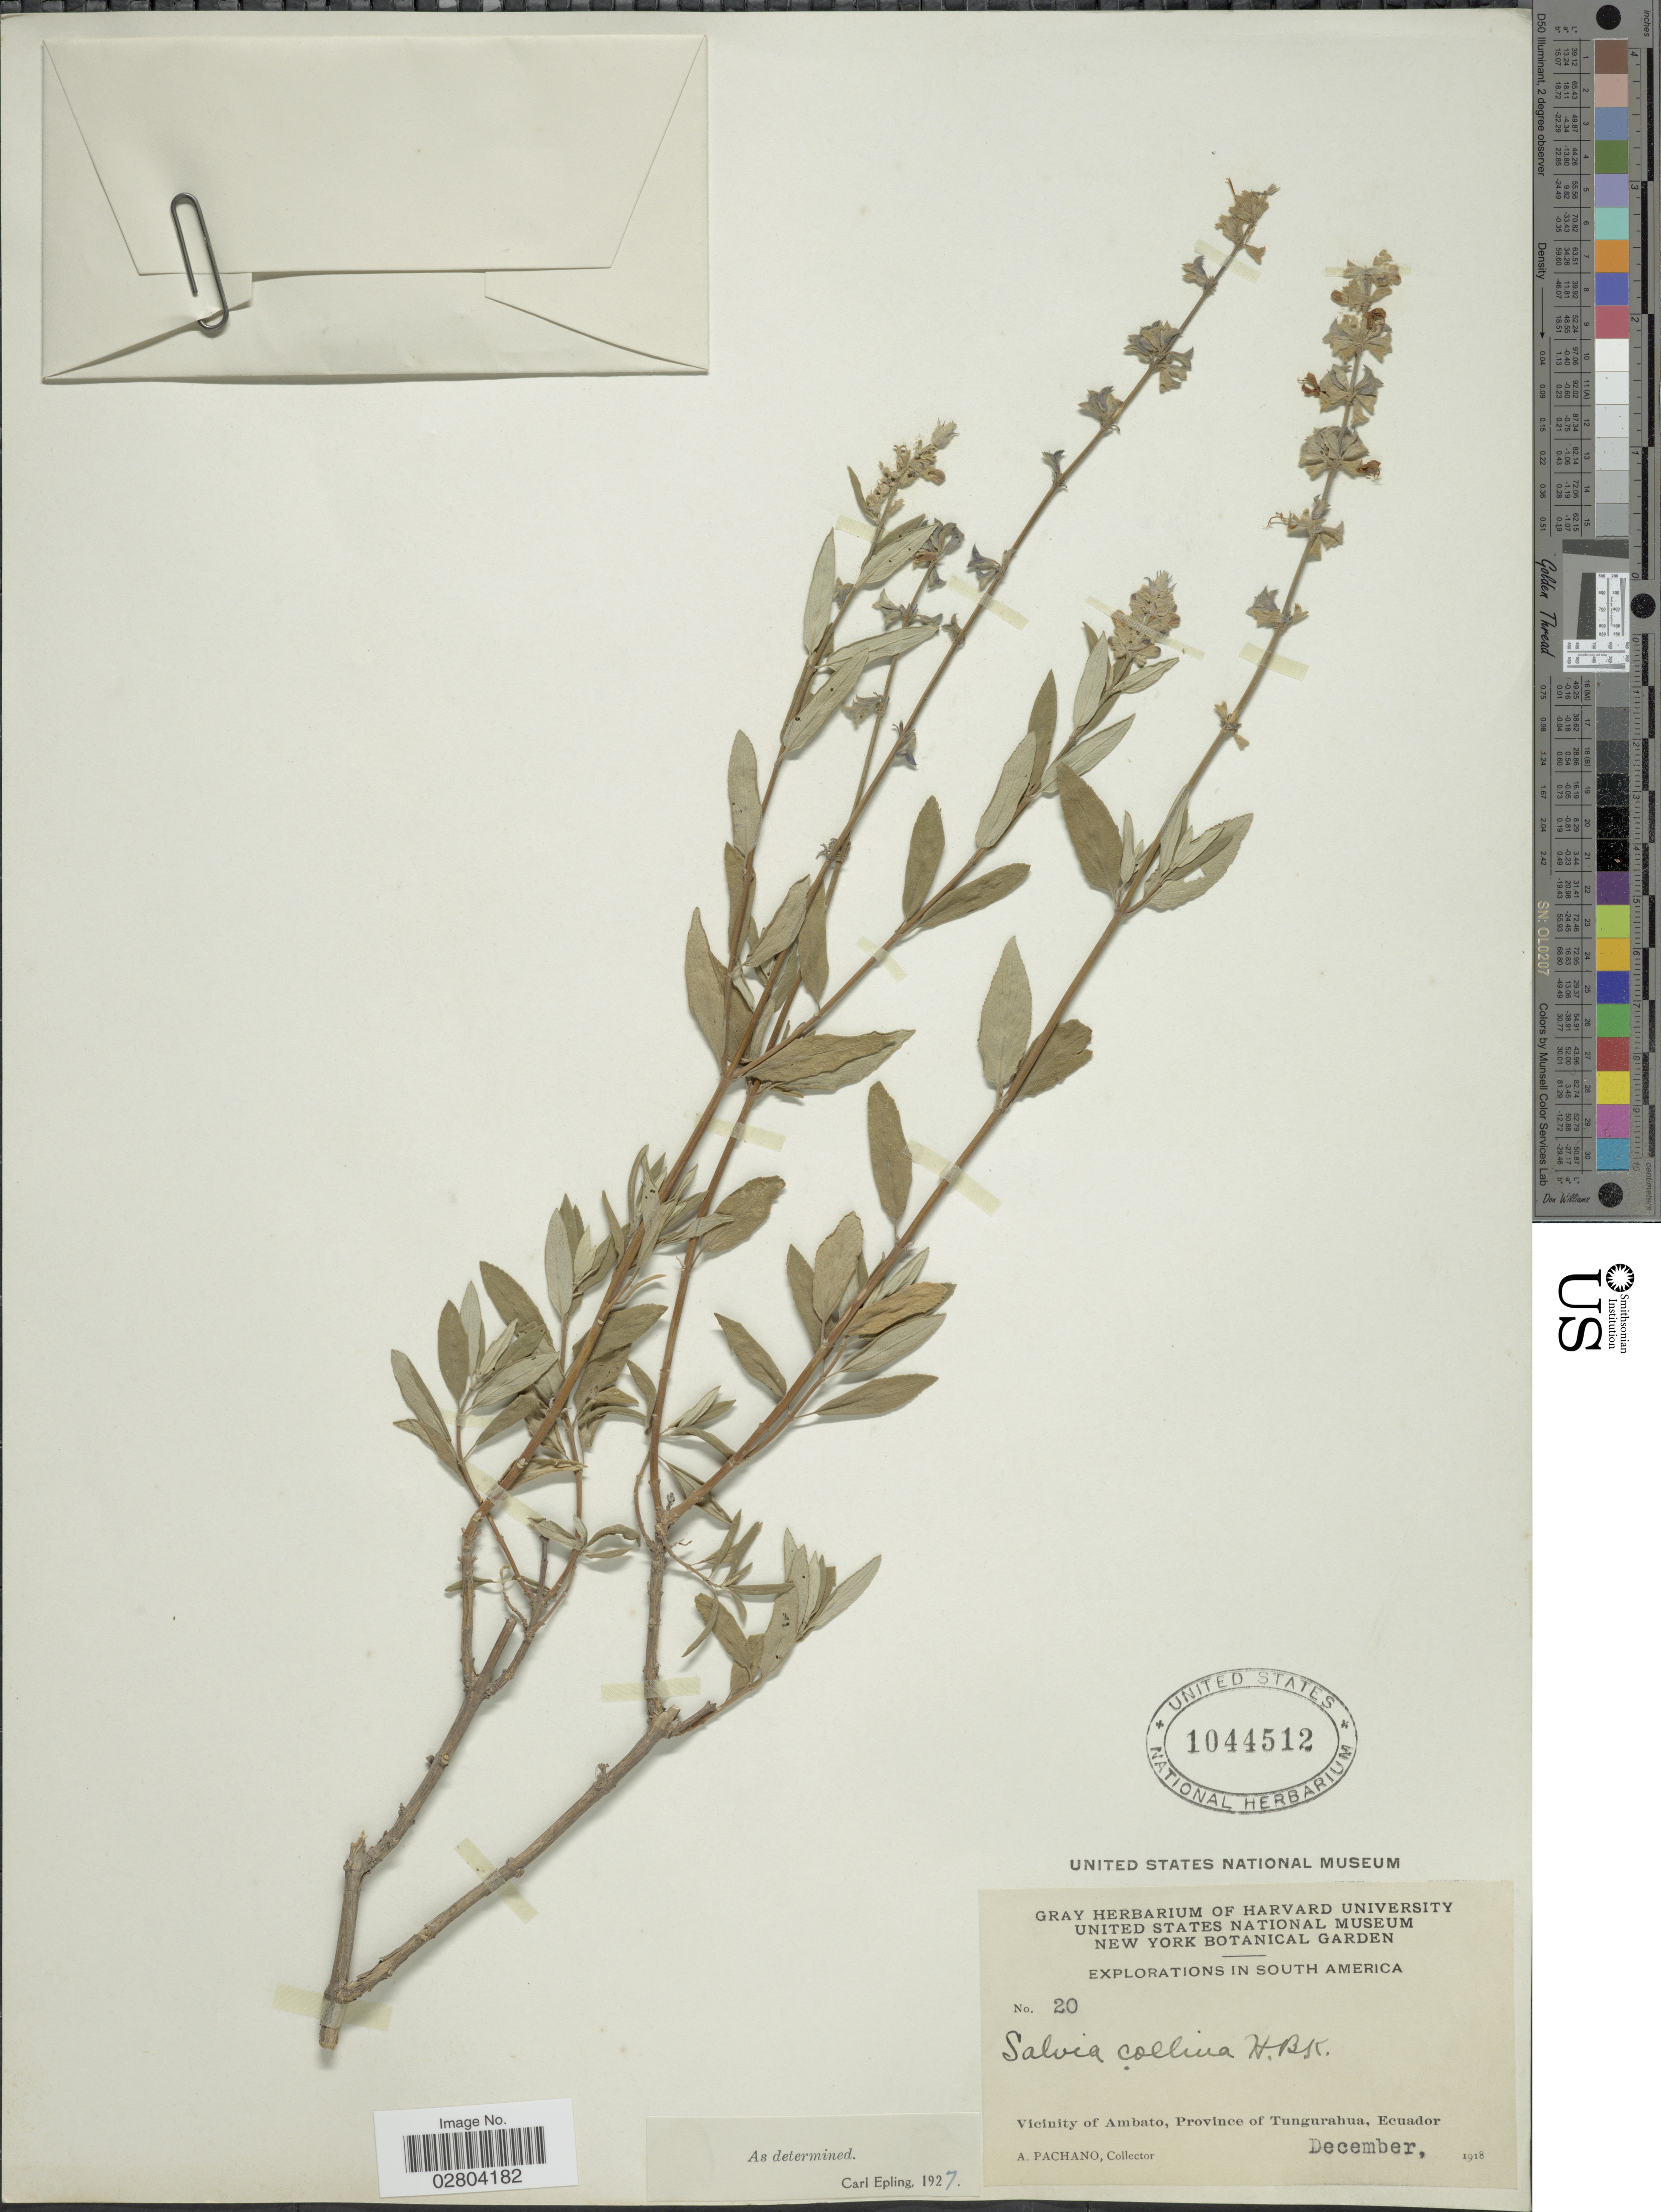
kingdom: Plantae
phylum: Tracheophyta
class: Magnoliopsida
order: Lamiales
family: Lamiaceae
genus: Salvia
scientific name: Salvia collina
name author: Kunth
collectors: A. Pachano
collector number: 20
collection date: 1918-12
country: Ecuador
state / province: Tungurahua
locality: Vicinity of Ambato.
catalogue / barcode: US 1044512